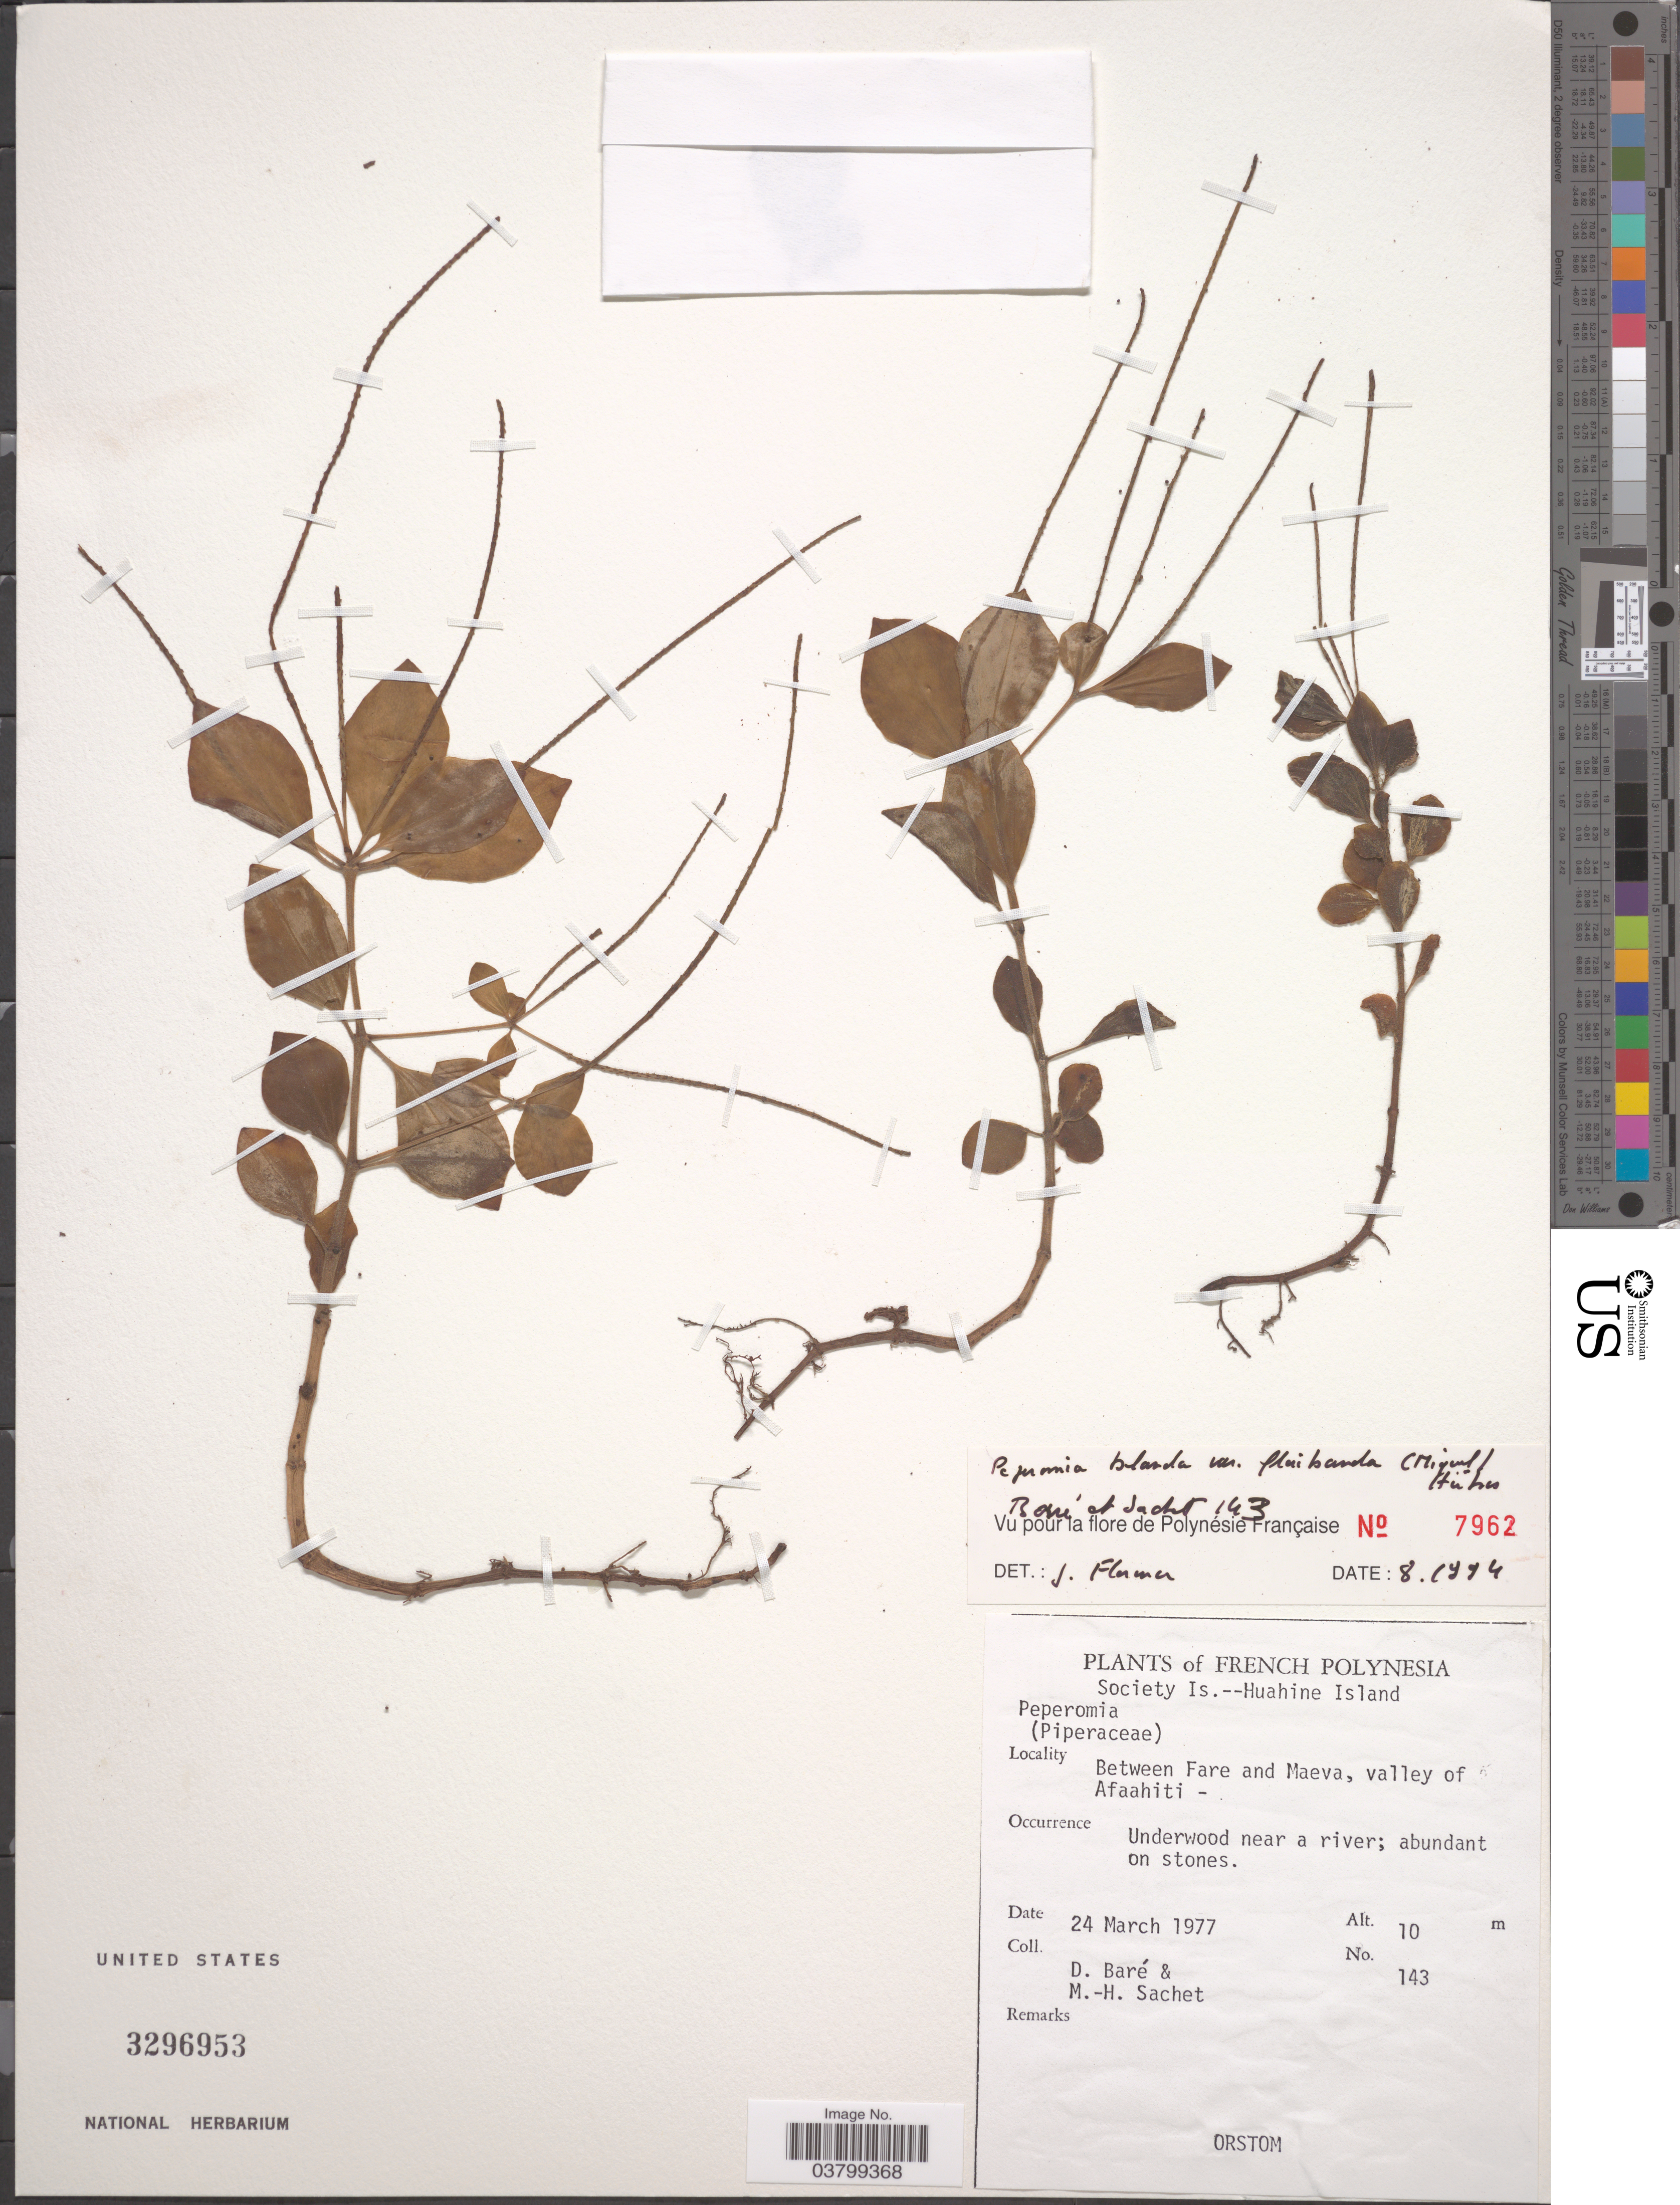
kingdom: Plantae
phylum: Tracheophyta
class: Magnoliopsida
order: Piperales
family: Piperaceae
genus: Peperomia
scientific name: Peperomia leptostachya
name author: Hook. & Arn.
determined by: Wagner, W. L., (BOT), Smithsonian Institution - National Museum of Natural History (UNITED STATES)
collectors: D. Baré & M.-H. Sachet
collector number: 143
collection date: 1977-03-24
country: French Polynesia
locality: Society Is. -- Huahine Island. Between Fare and Maeva, valley of Afaahiti. Underwood near a river.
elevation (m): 10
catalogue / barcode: US 3296953